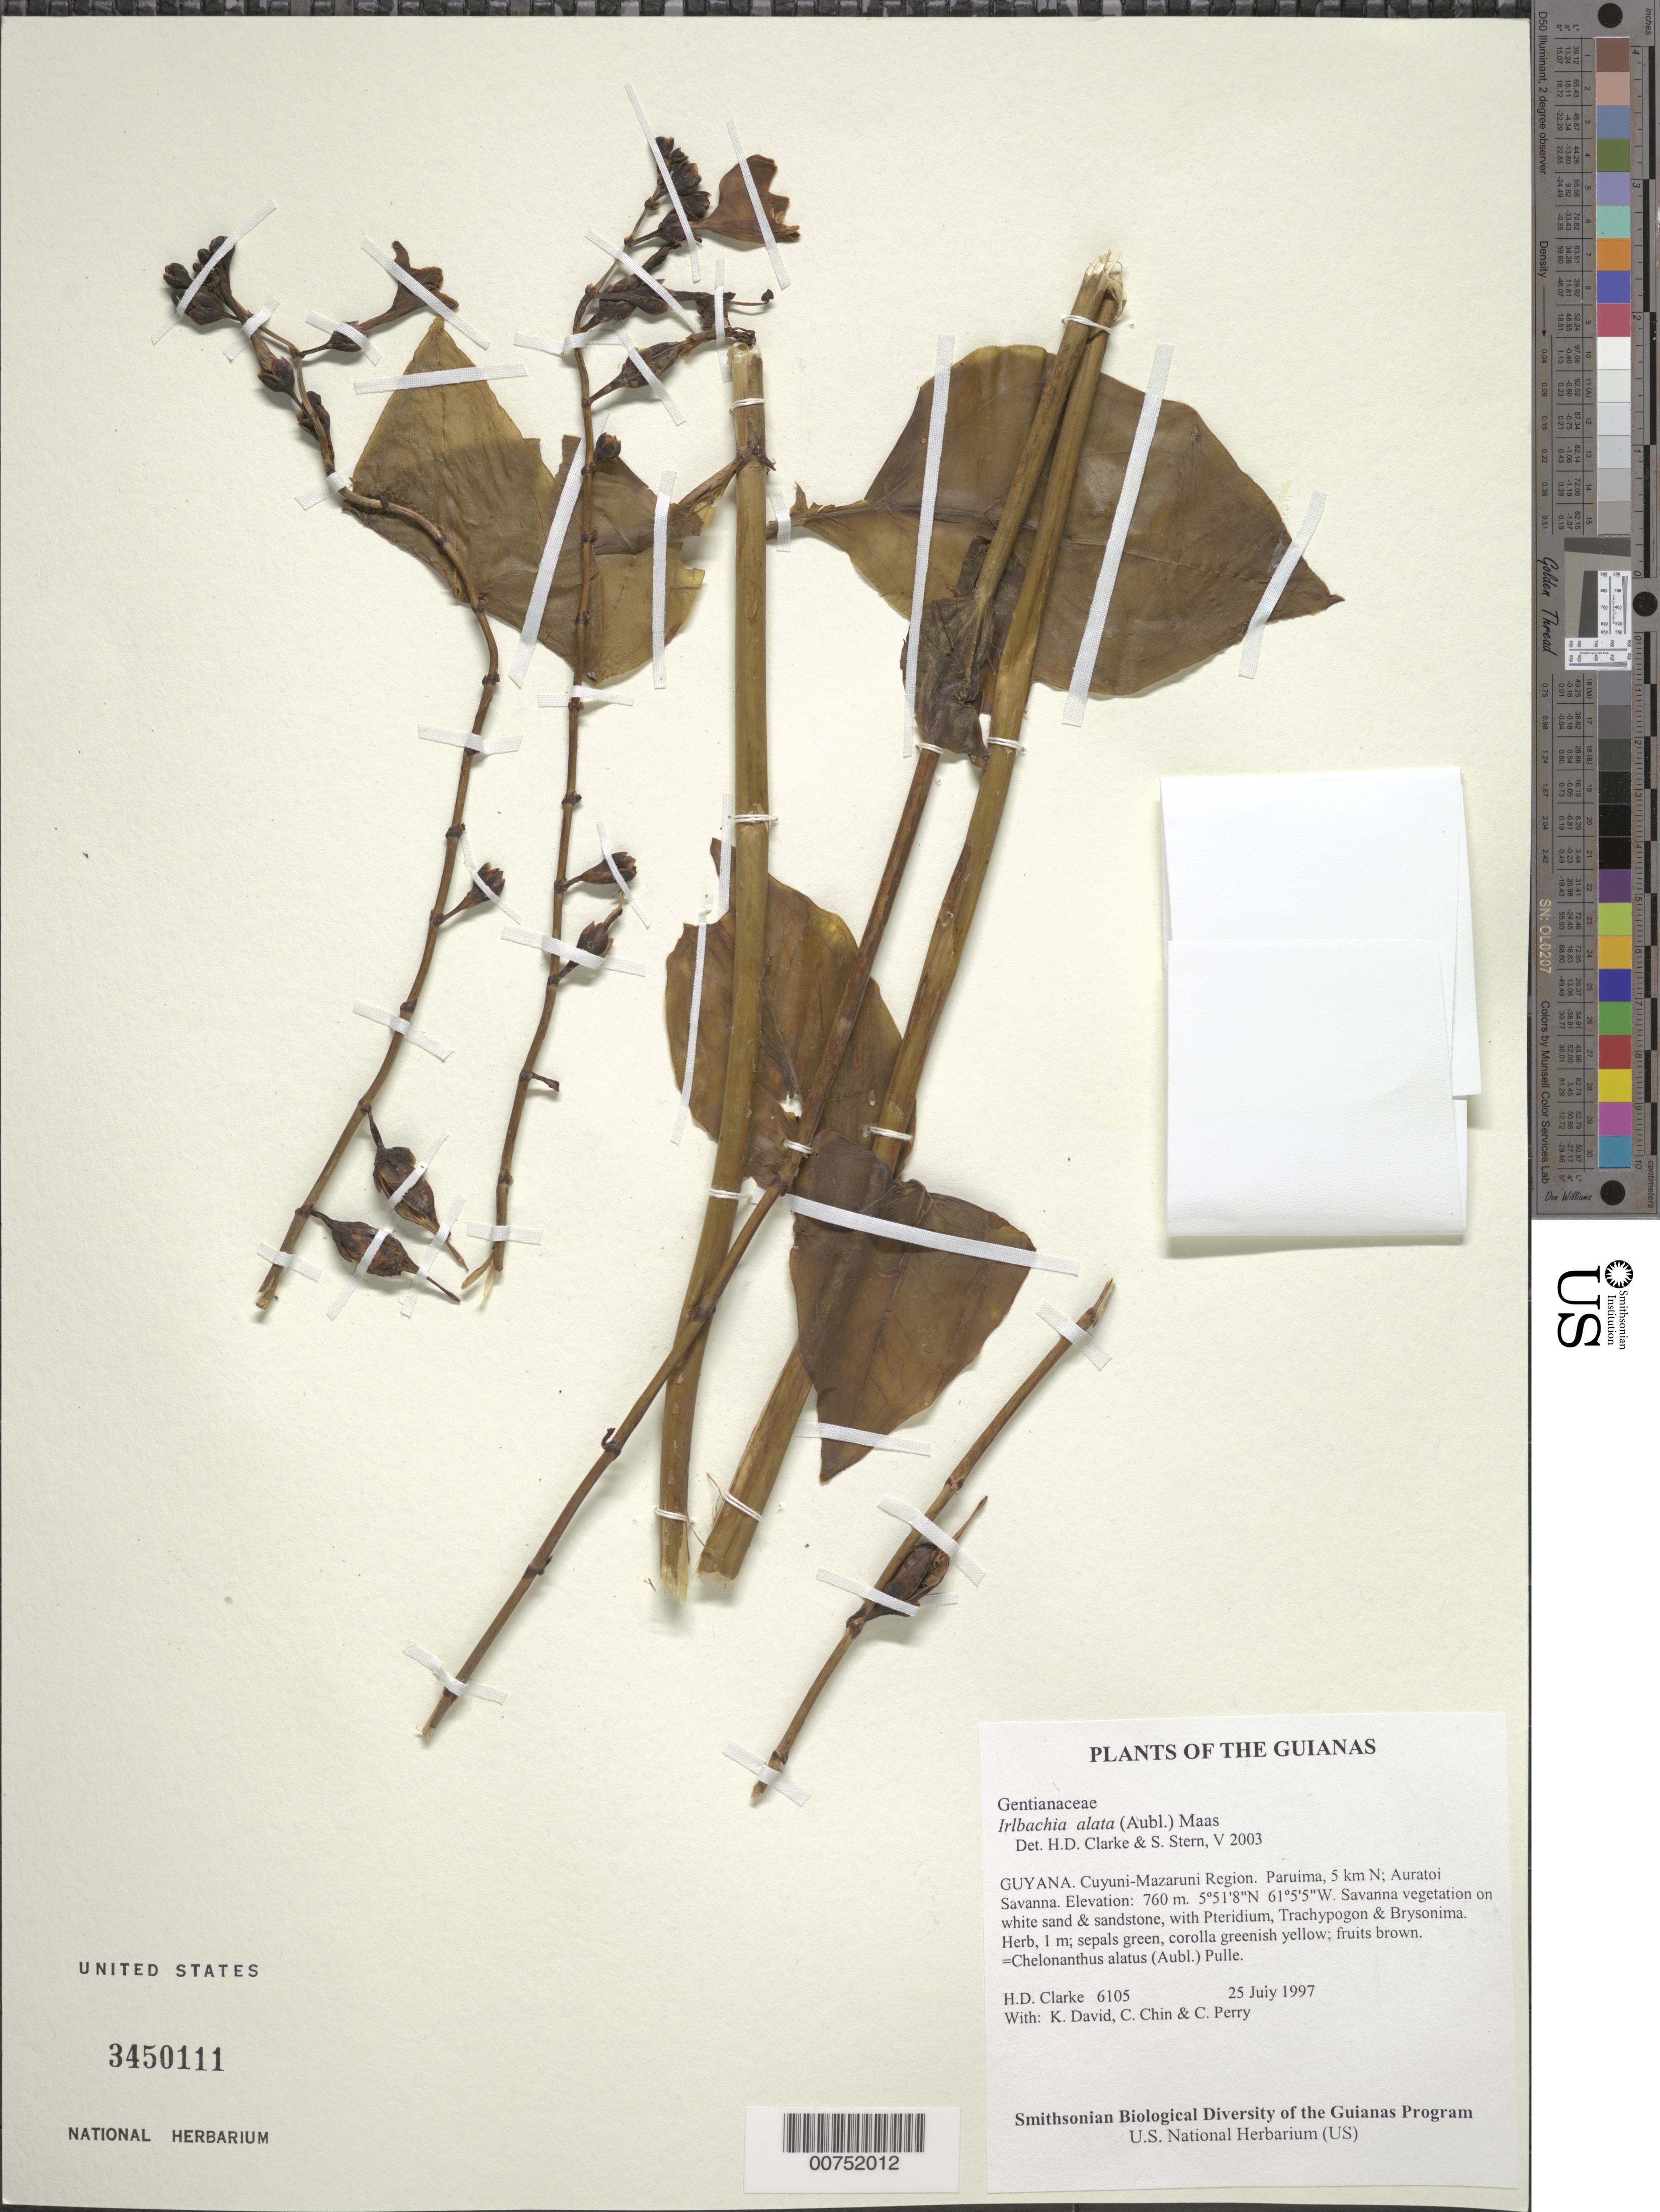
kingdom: Plantae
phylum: Tracheophyta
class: Magnoliopsida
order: Gentianales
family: Gentianaceae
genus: Irlbachia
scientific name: Irlbachia alata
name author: (Aubl.) Maas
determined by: Clarke, H. D.; Stern, Stephen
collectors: H. D. Clarke, K. David, C. Chin & C. Perry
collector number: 6105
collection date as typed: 25 July 1997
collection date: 1997-07-25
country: Guyana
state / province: Cuyuni-Mazaruni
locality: Paruima, 5 km N; Auratoi Savanna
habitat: Savanna vegetation on white sand & sandstone, with Pteridium, Trachypogon & Brysonima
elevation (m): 760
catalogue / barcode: US 3450111